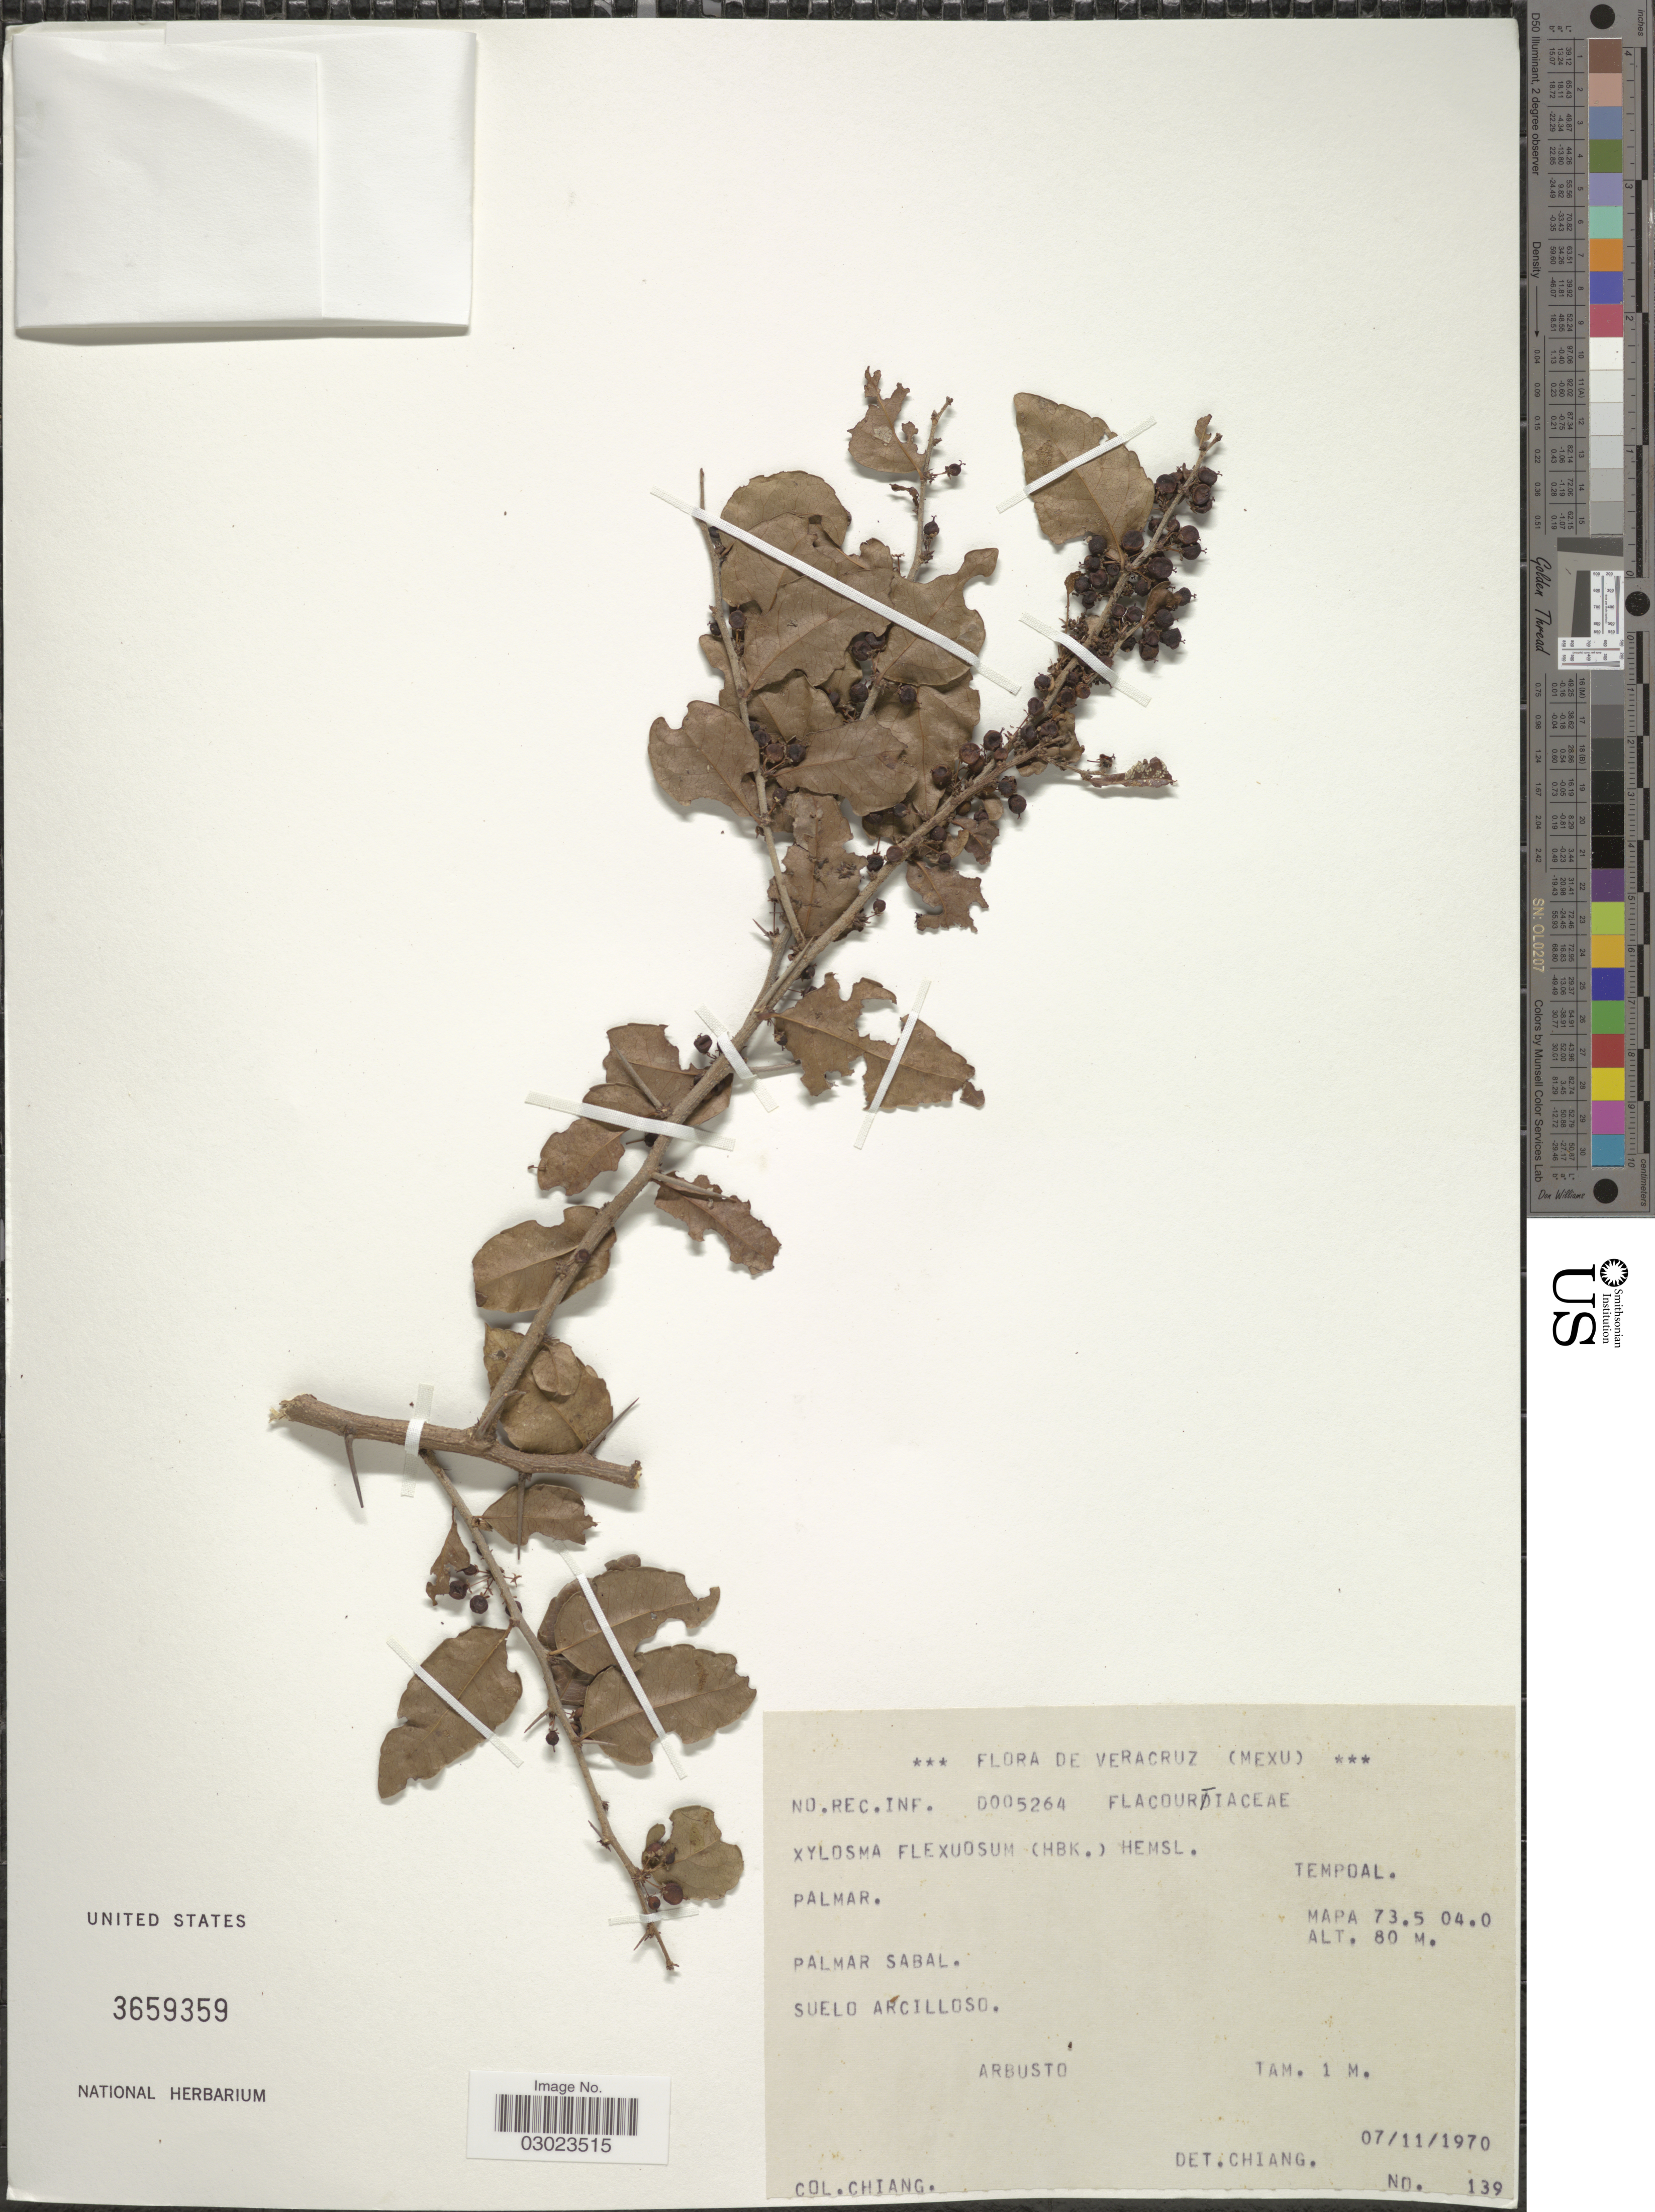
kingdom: Plantae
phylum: Tracheophyta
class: Magnoliopsida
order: Malpighiales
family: Salicaceae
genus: Xylosma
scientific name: Xylosma flexuosa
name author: (Kunth) Hemsl.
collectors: -. Chiang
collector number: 139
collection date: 1970-11-07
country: Mexico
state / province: Veracruz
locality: Veracruz, Palmar, Tempoal.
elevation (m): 80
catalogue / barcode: US 3659359